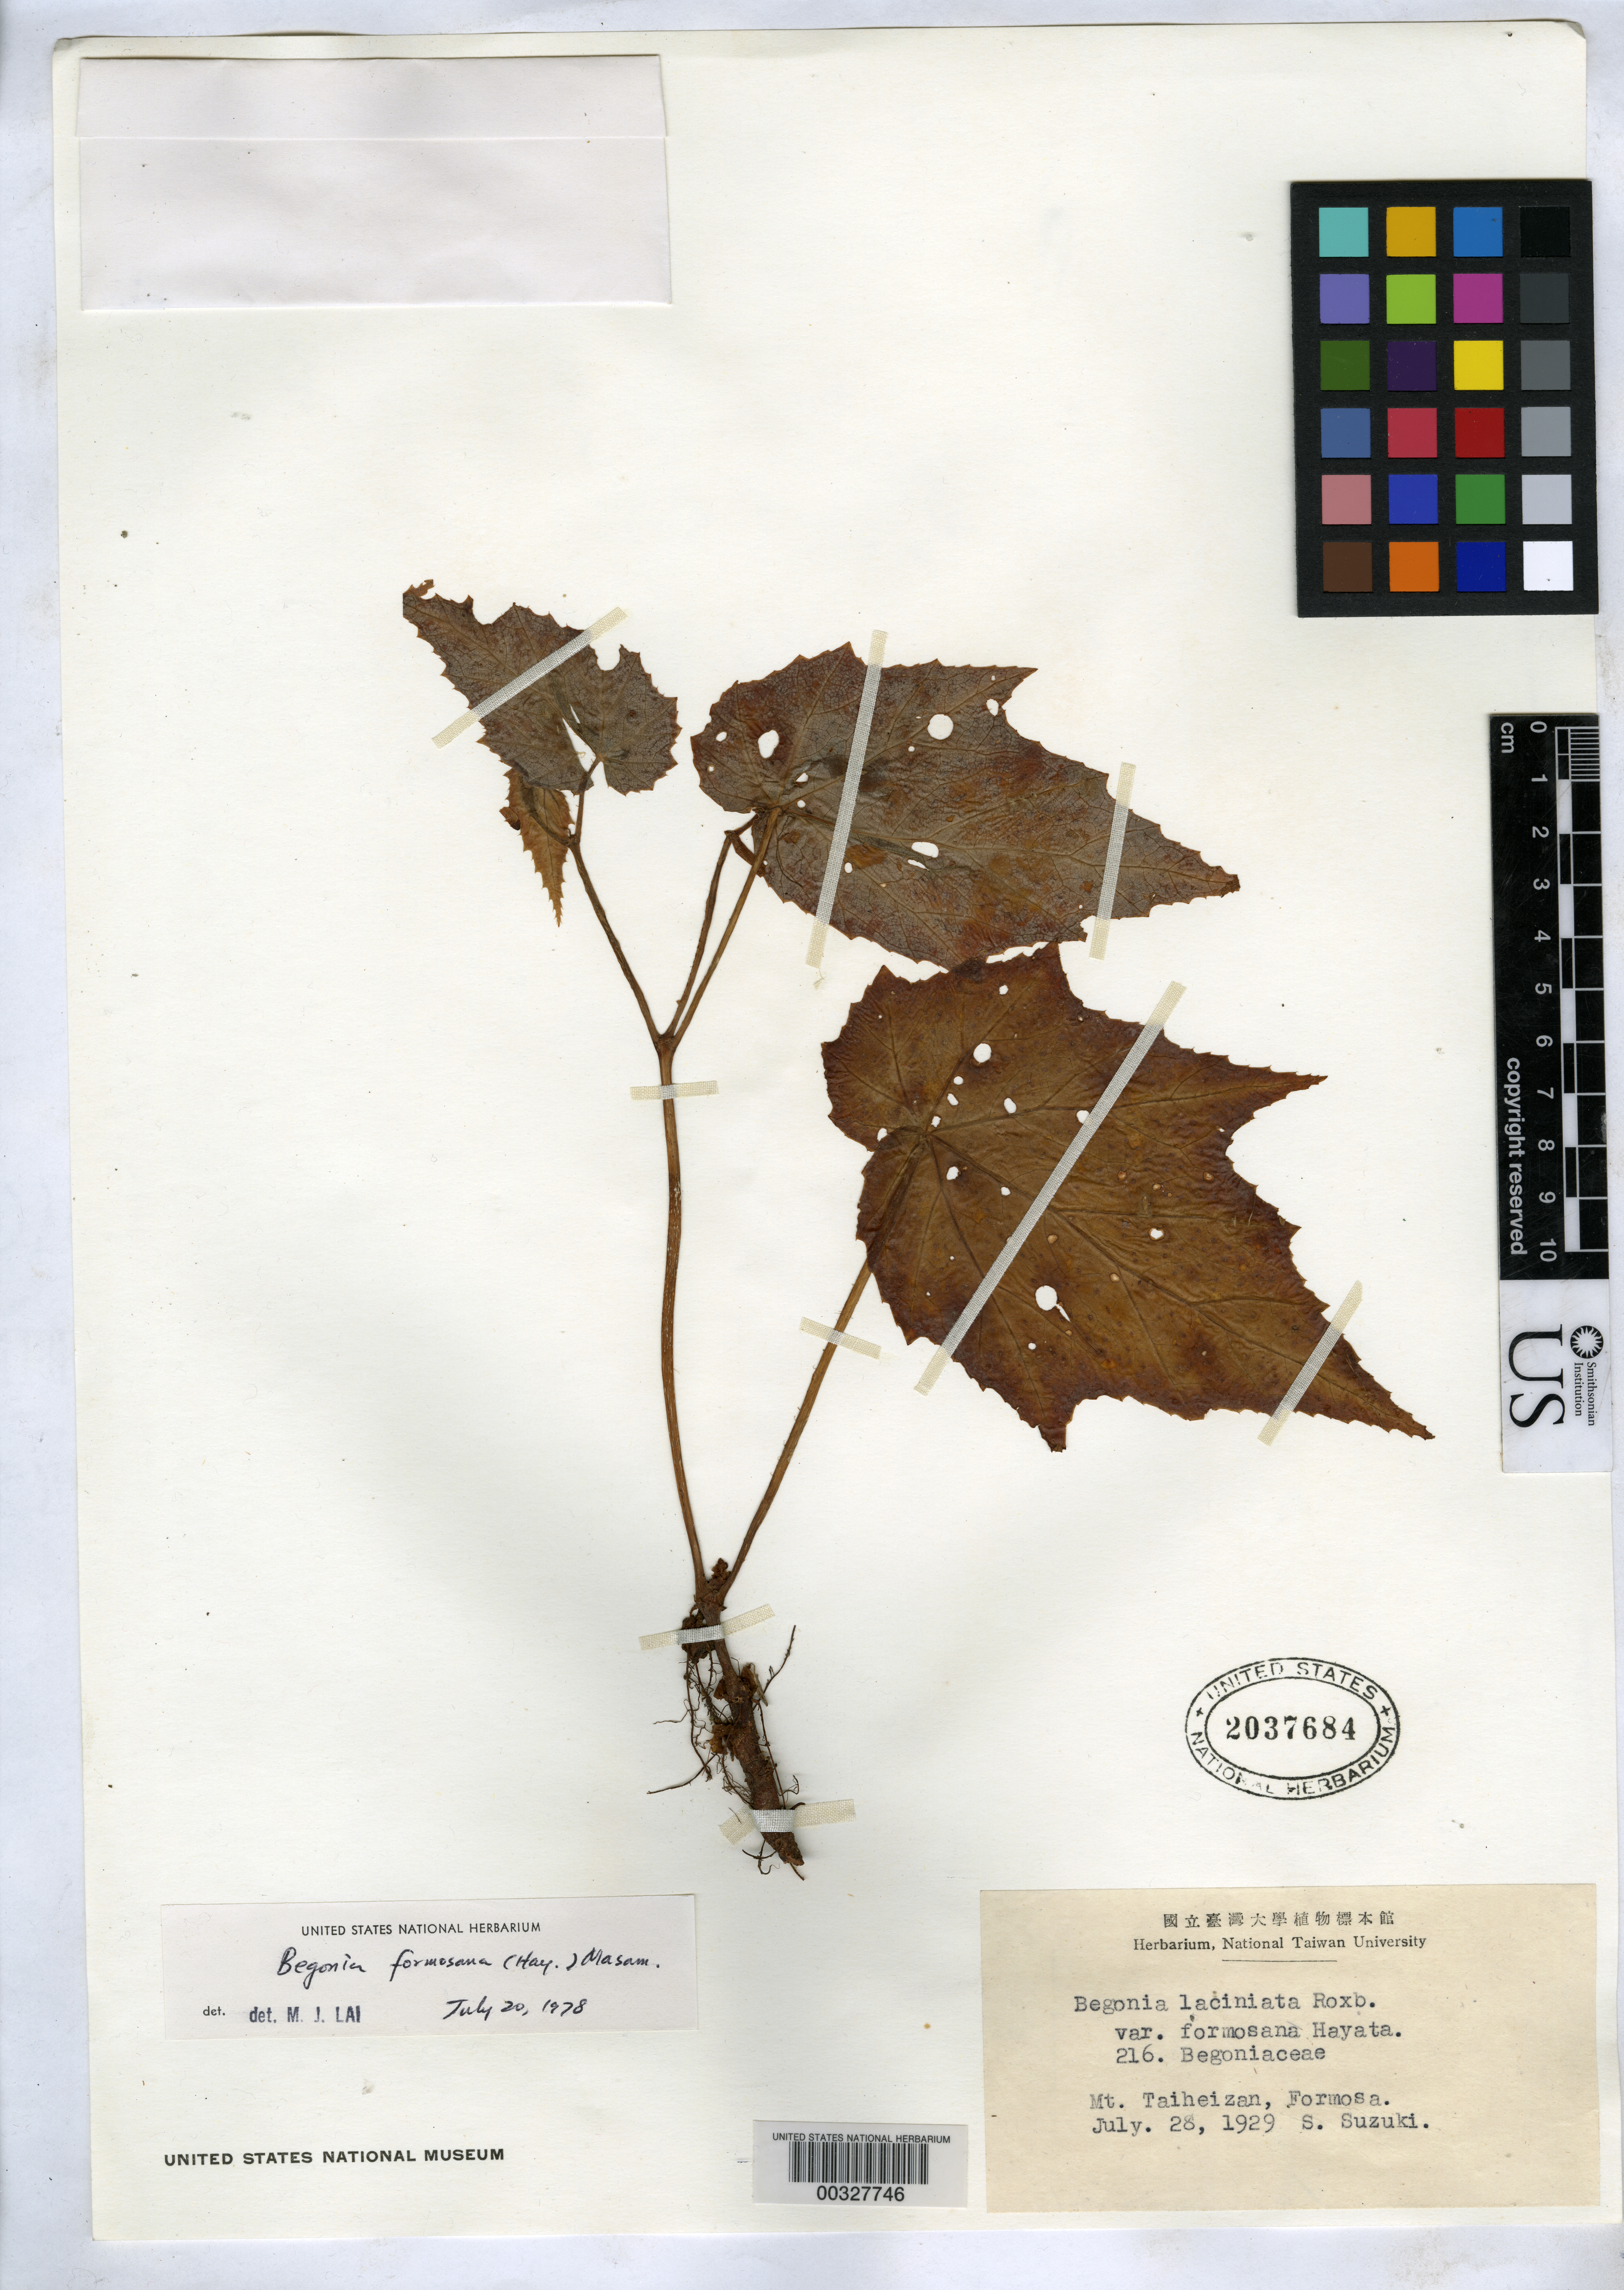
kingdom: Plantae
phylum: Tracheophyta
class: Magnoliopsida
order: Cucurbitales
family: Begoniaceae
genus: Begonia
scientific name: Begonia formosana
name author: (Hayata) Masam.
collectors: S. Suzuki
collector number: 216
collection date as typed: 28 Jul 1929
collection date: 1929-07-28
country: Taiwan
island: Taiwan [Formosa]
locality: Mt. taiheizan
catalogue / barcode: US 2037684